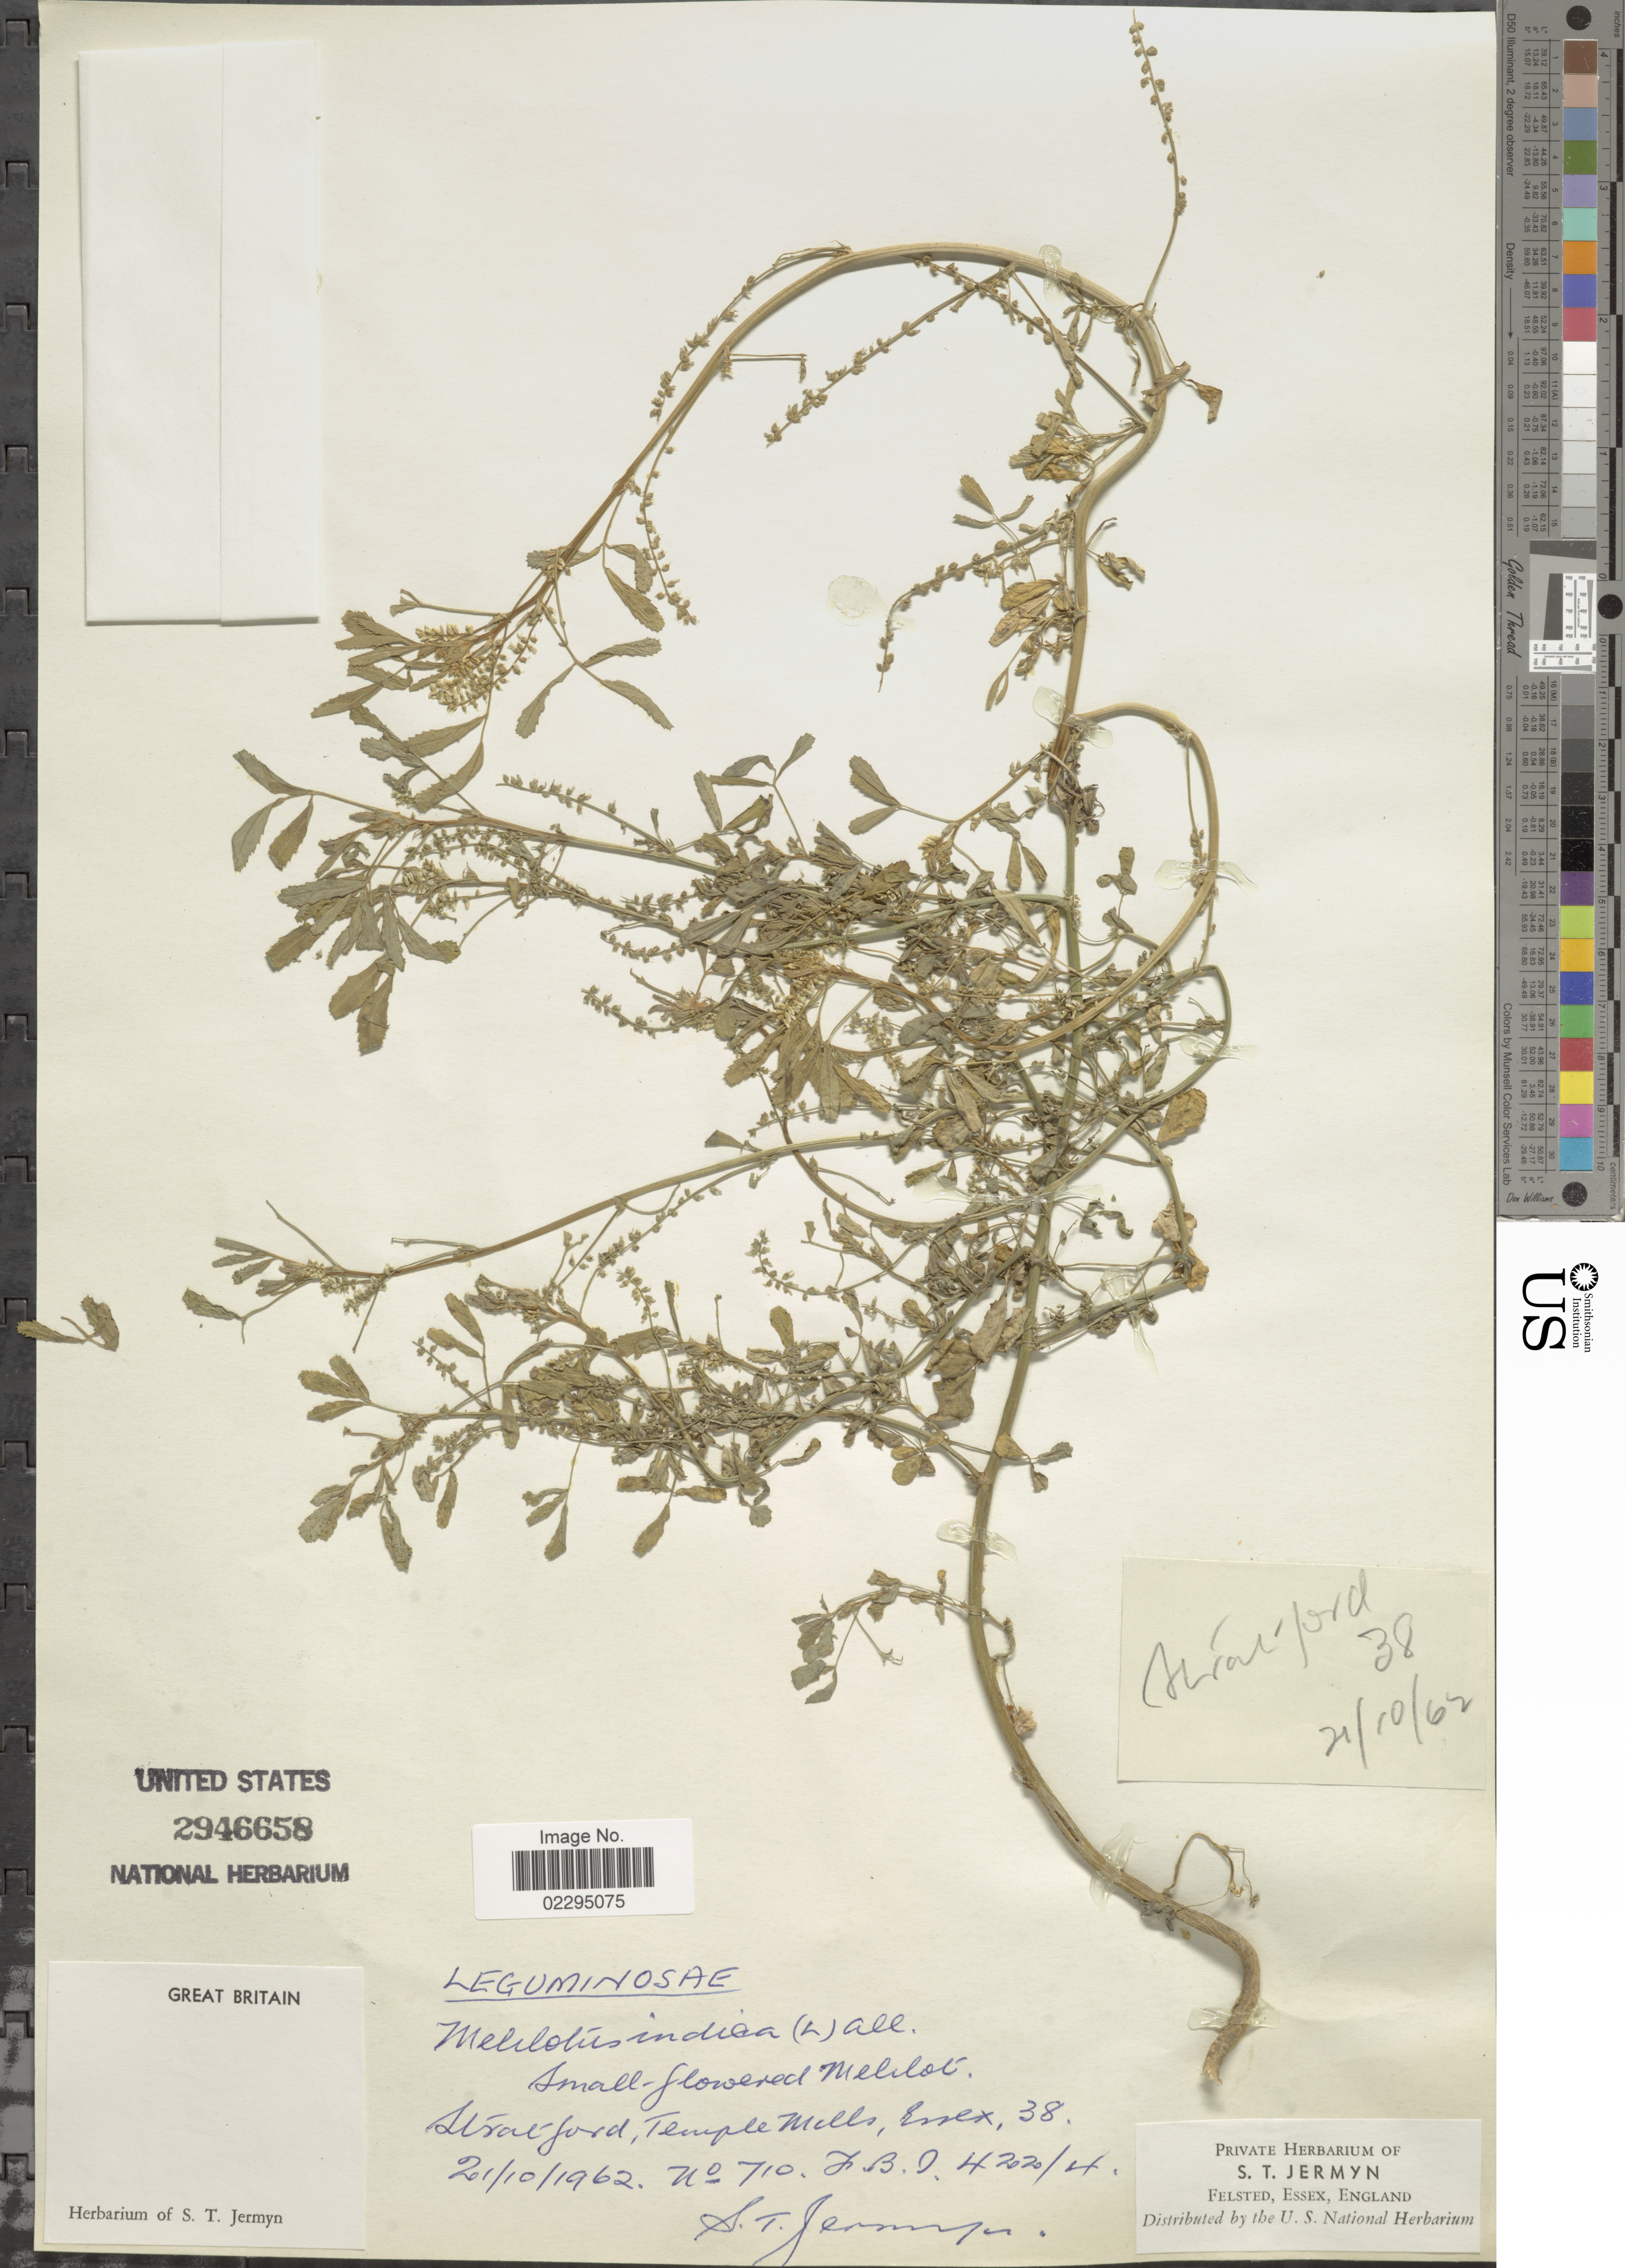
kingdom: Plantae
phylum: Tracheophyta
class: Magnoliopsida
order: Fabales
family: Fabaceae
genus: Melilotus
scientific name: Melilotus indicus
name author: (L.) All.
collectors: S. Jermyn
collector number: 710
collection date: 1962-10-21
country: United Kingdom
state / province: England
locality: Great Britain, Stratford, Temple Mells, Essex.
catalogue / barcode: US 2946658